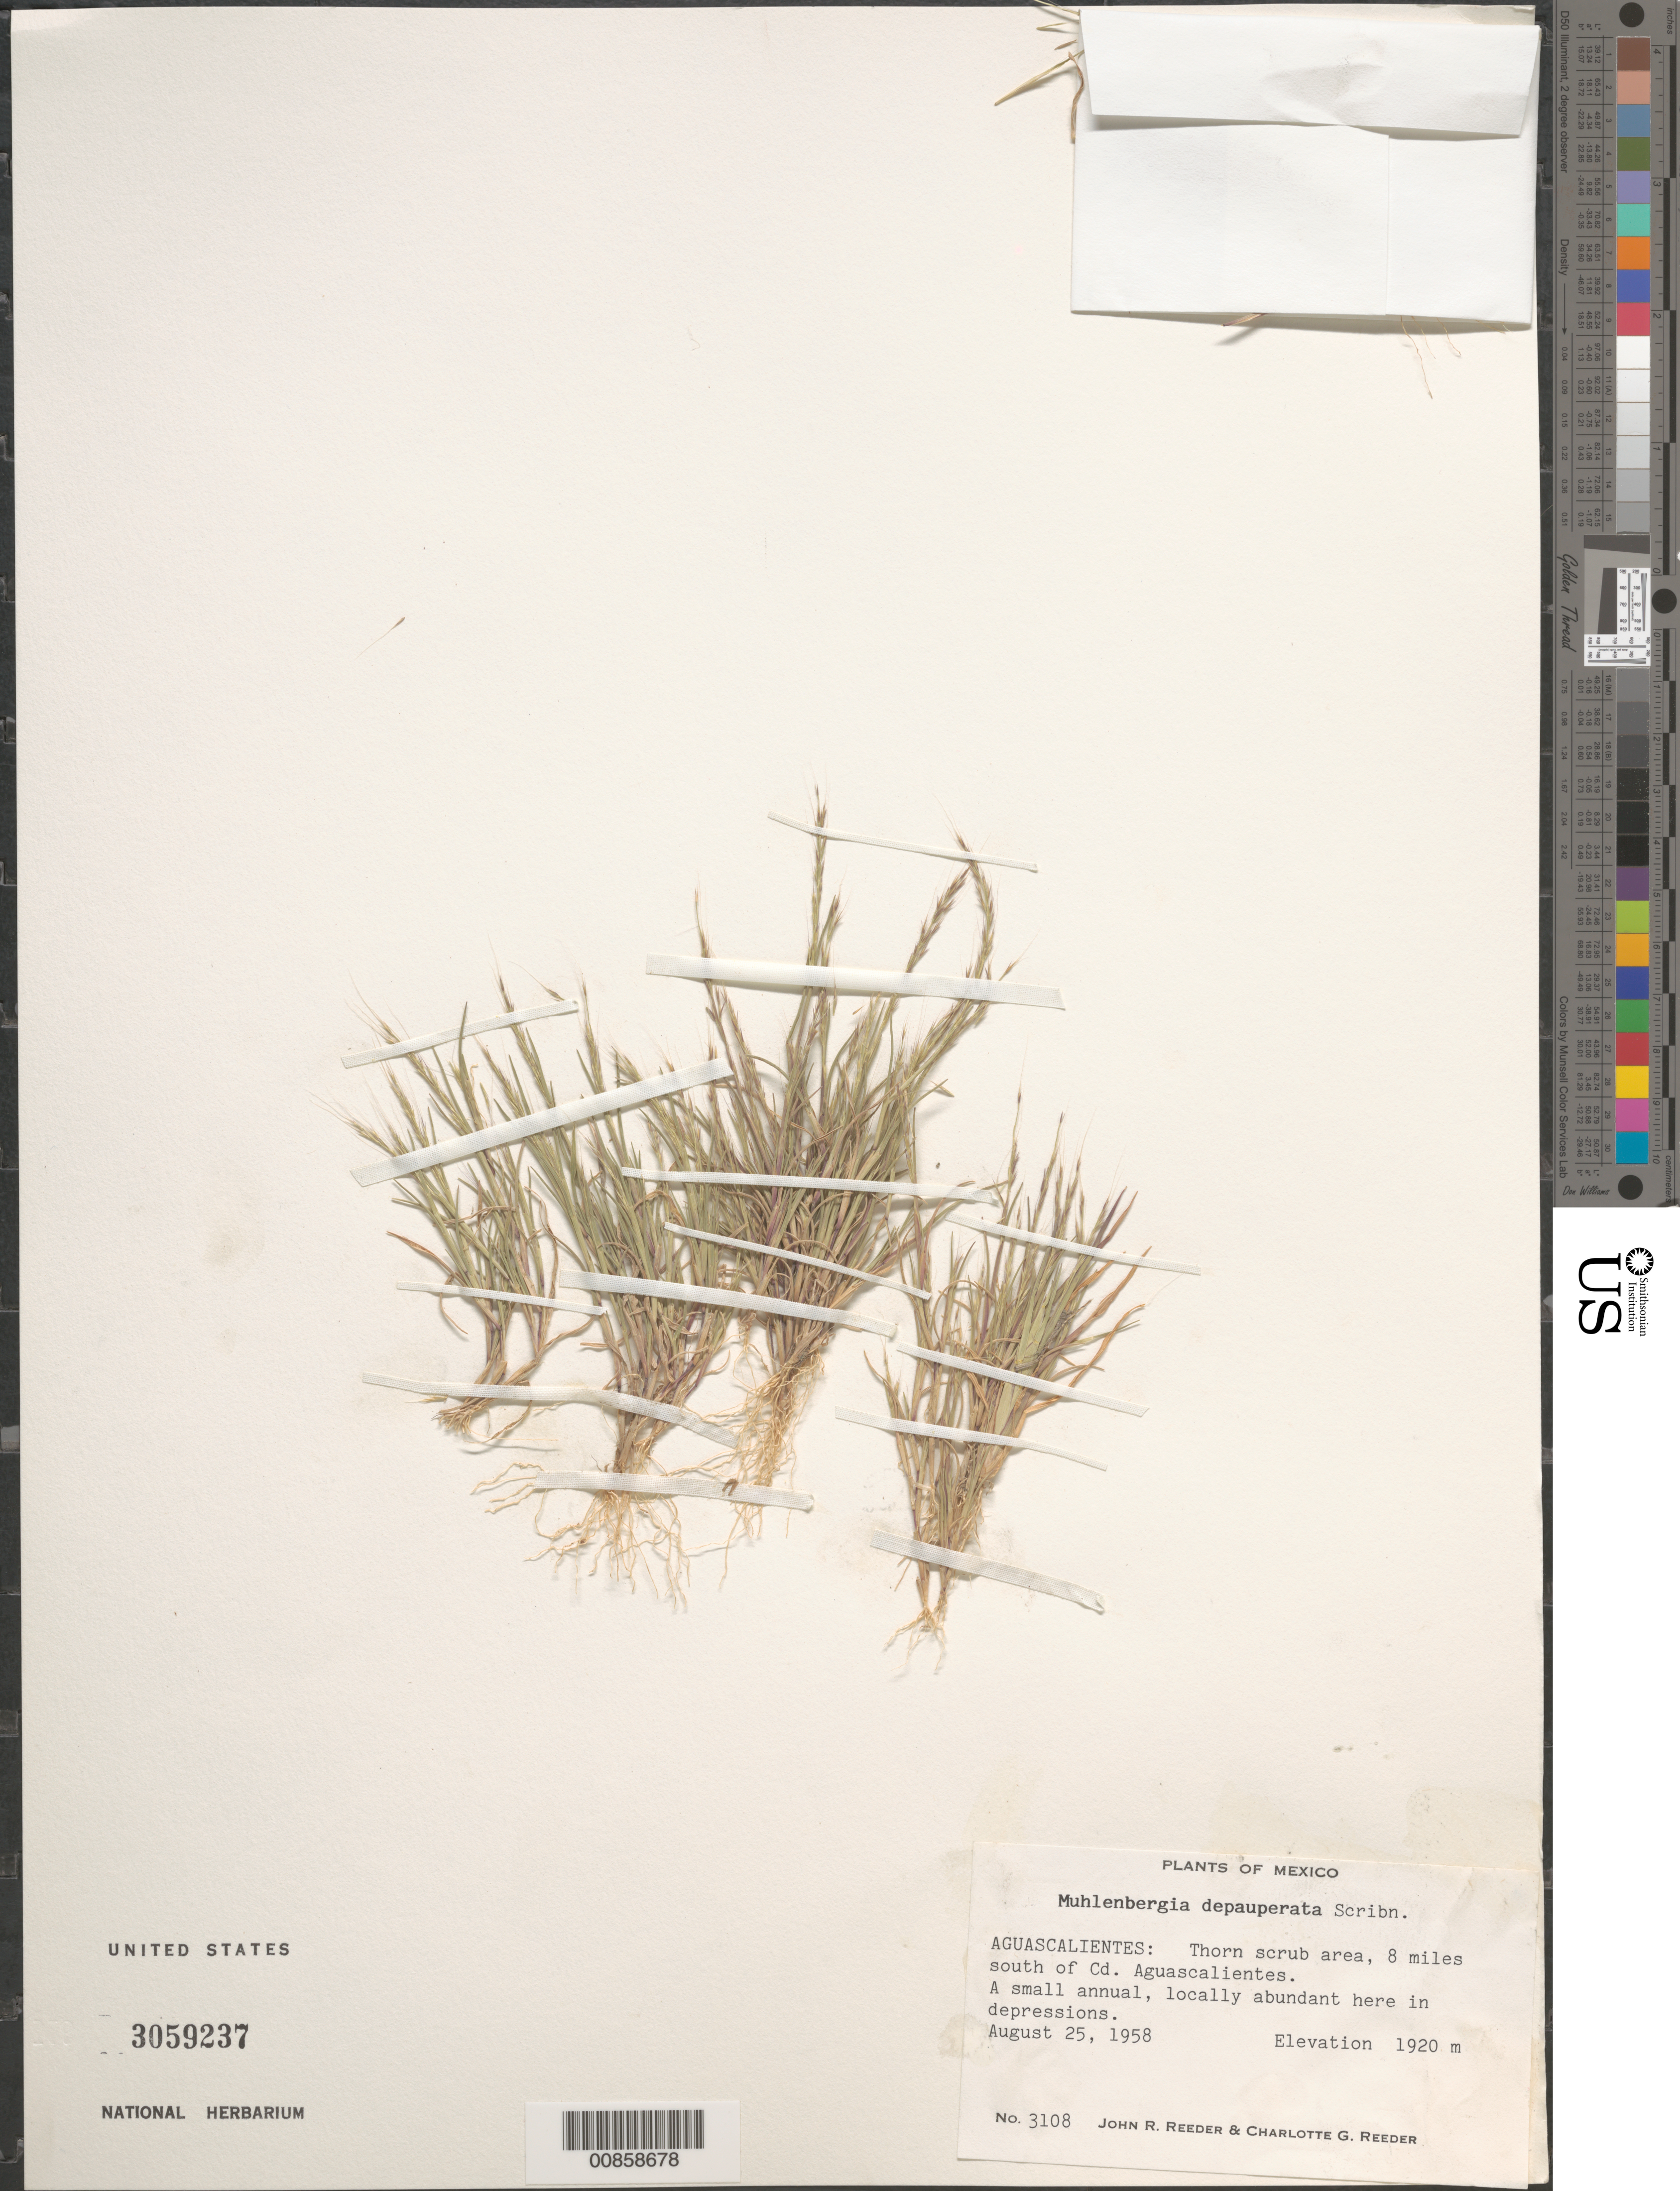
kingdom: Plantae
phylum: Tracheophyta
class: Liliopsida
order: Poales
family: Poaceae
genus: Muhlenbergia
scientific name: Muhlenbergia depauperata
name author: Scribn.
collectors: J. R. Reeder & C. G. Reeder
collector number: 3108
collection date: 1958-08-25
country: Mexico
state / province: Aguascalientes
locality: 8 miles south of Cd. Aguascalientes.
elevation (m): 1920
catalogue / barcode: US 3059237